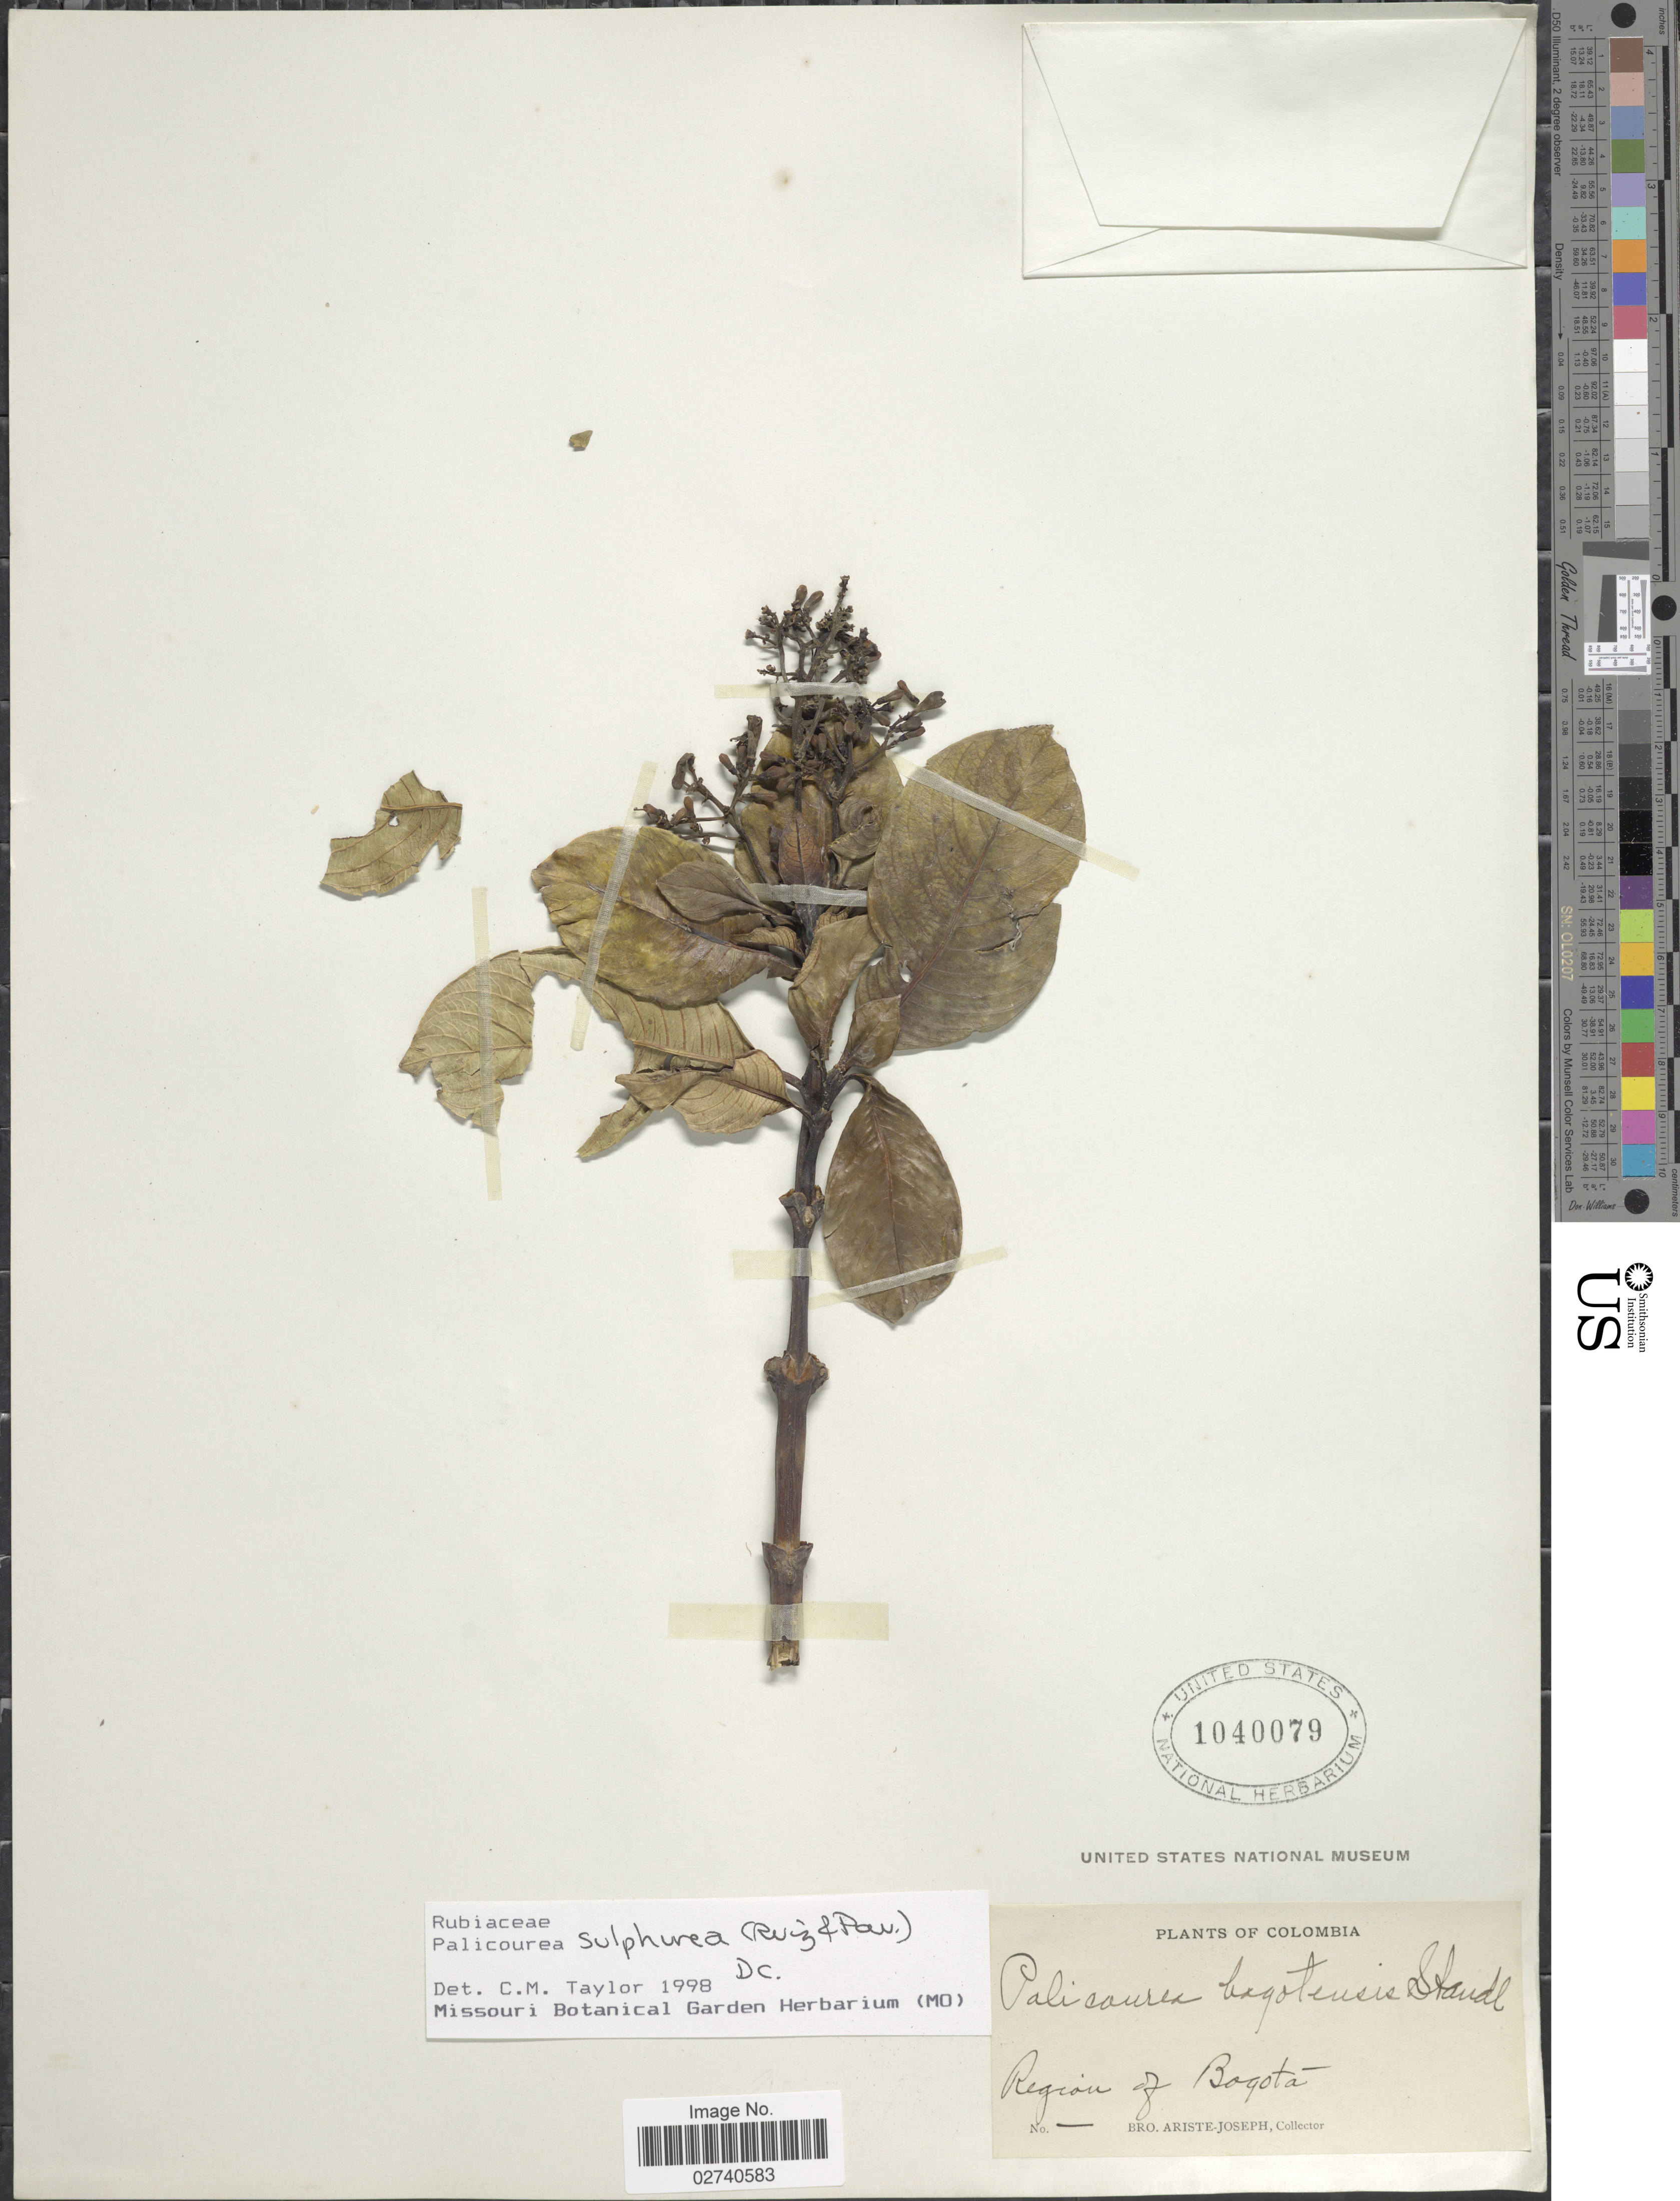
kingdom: Plantae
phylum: Tracheophyta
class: Magnoliopsida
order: Gentianales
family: Rubiaceae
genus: Palicourea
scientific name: Palicourea sulphurea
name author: (Ruiz & Pav.) DC.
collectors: Bro. Ariste-Joseph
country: Colombia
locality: Region of Bogota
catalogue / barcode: US 1040079